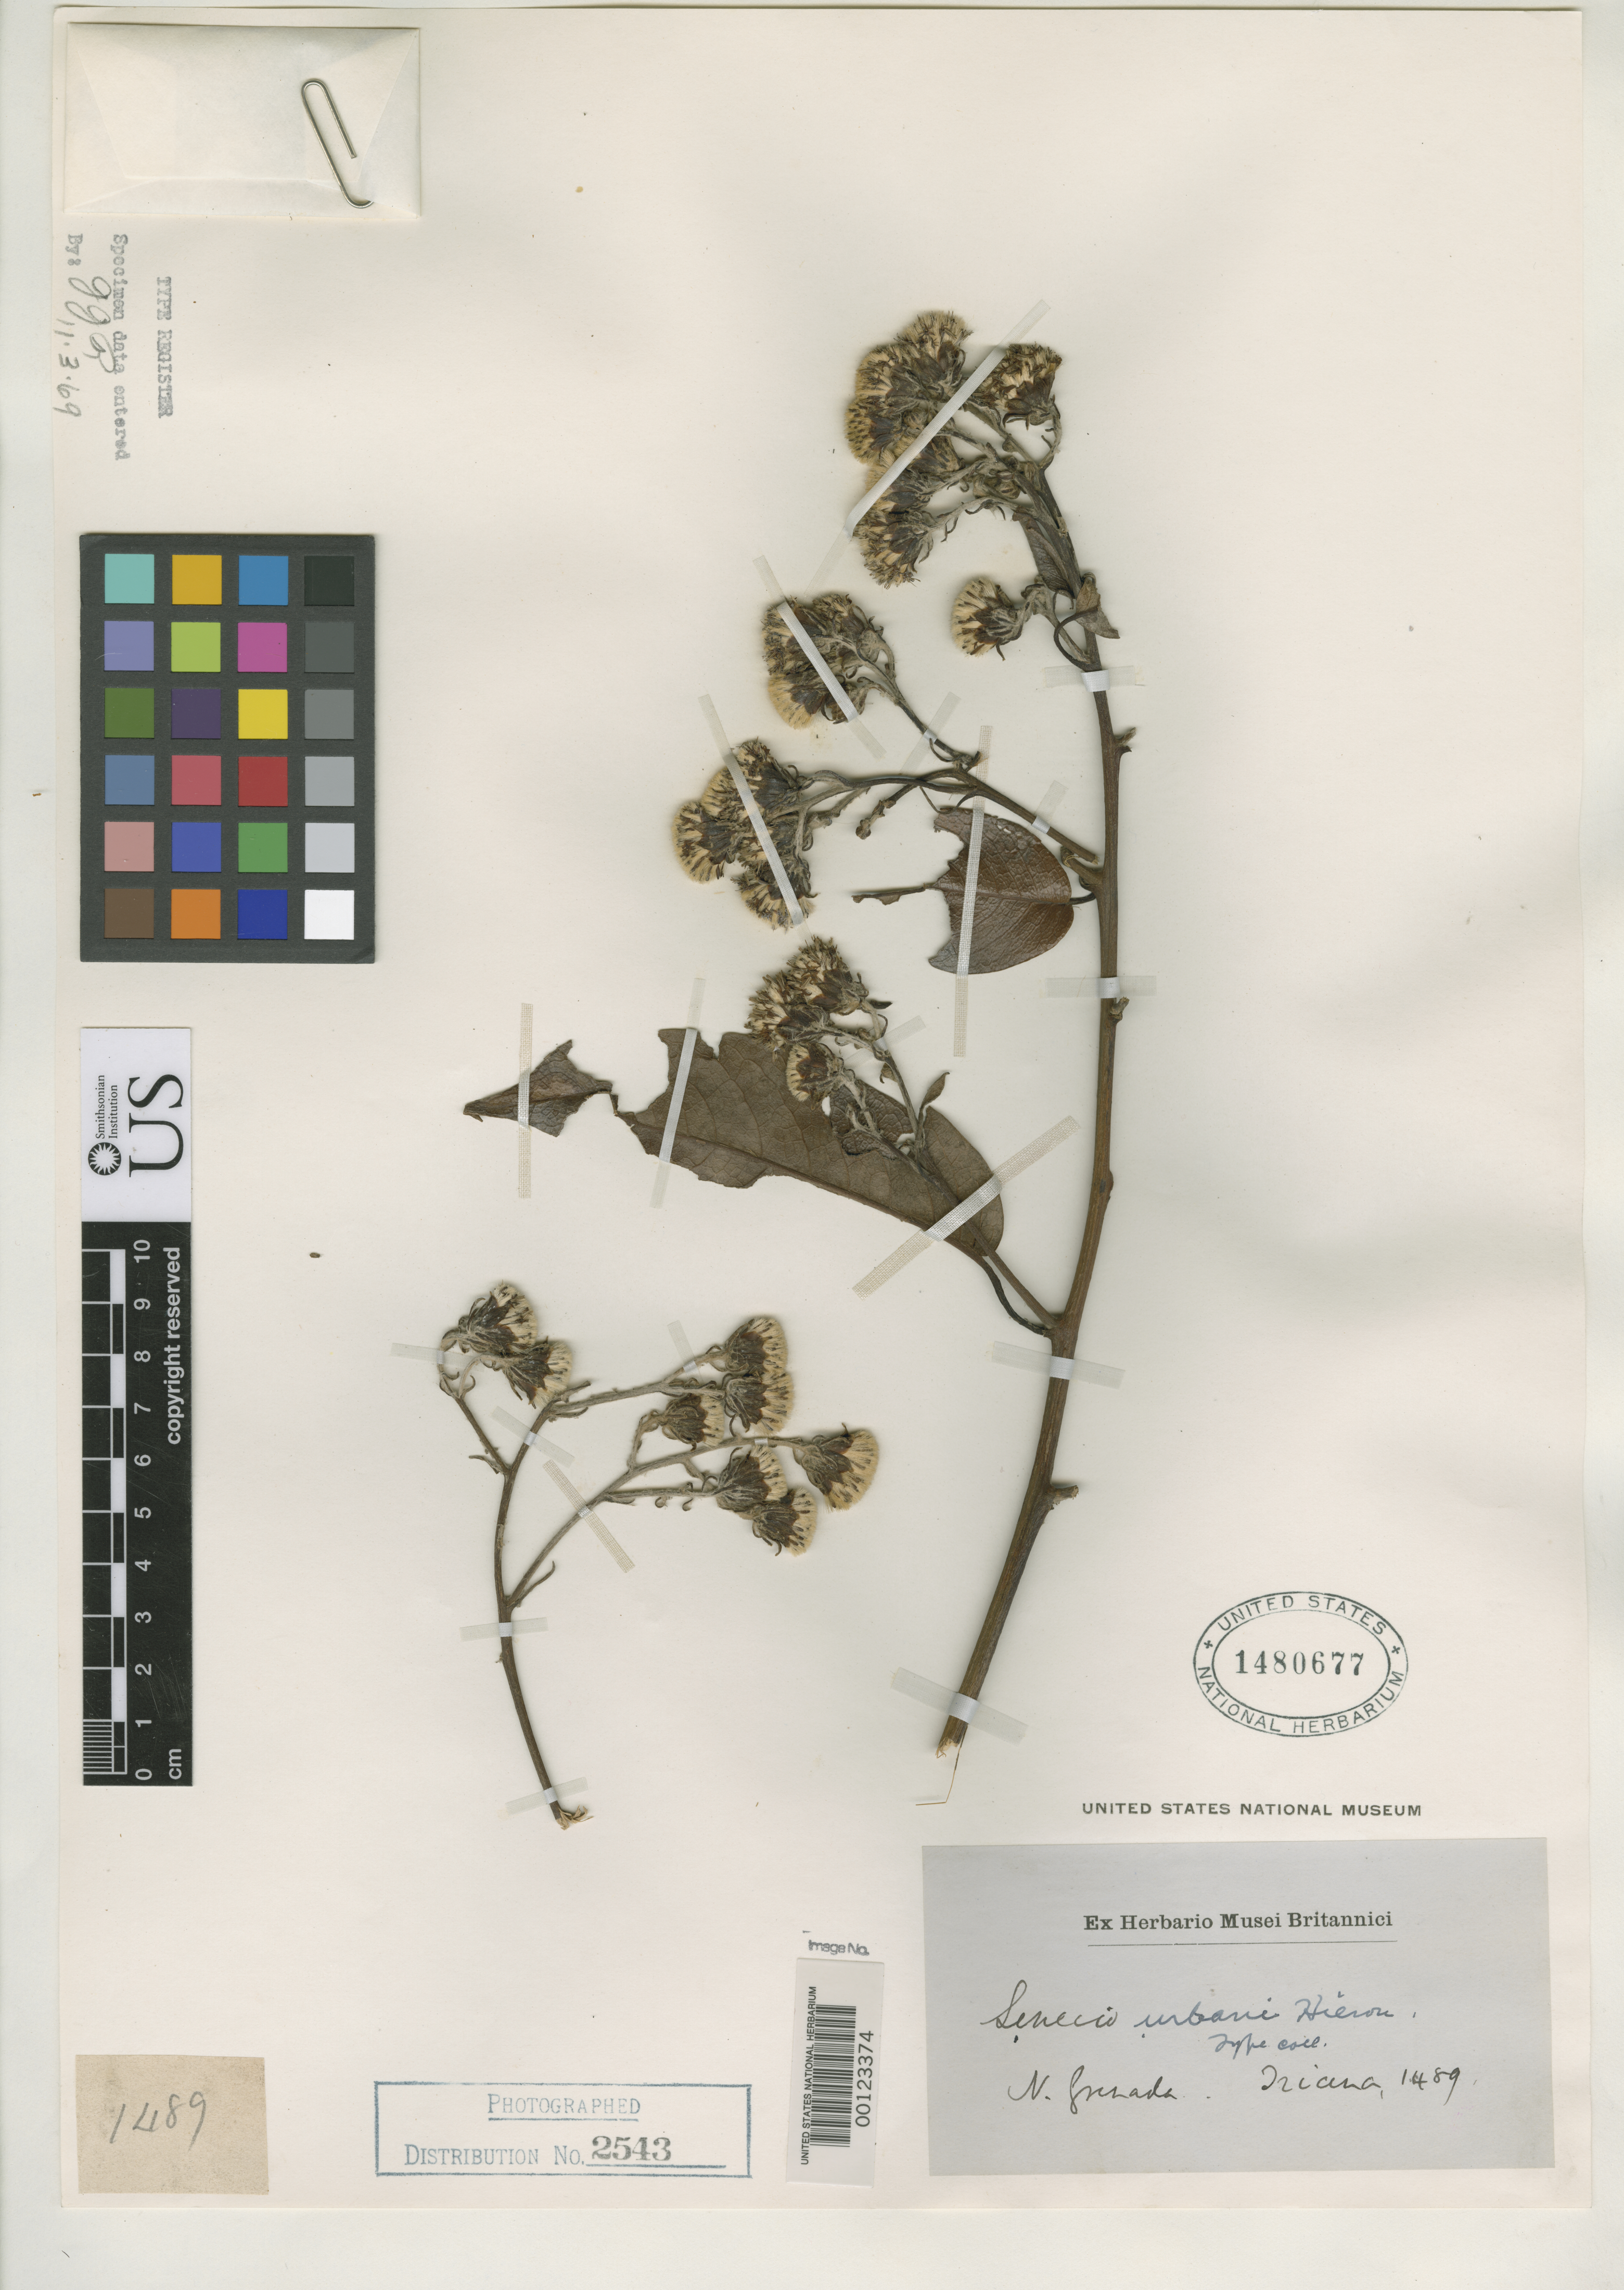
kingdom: Plantae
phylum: Tracheophyta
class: Magnoliopsida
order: Asterales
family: Asteraceae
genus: Senecio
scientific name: Senecio urbani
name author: Hieron.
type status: Isotype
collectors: J. J. Triana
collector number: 1489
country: Colombia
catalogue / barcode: US 1480677